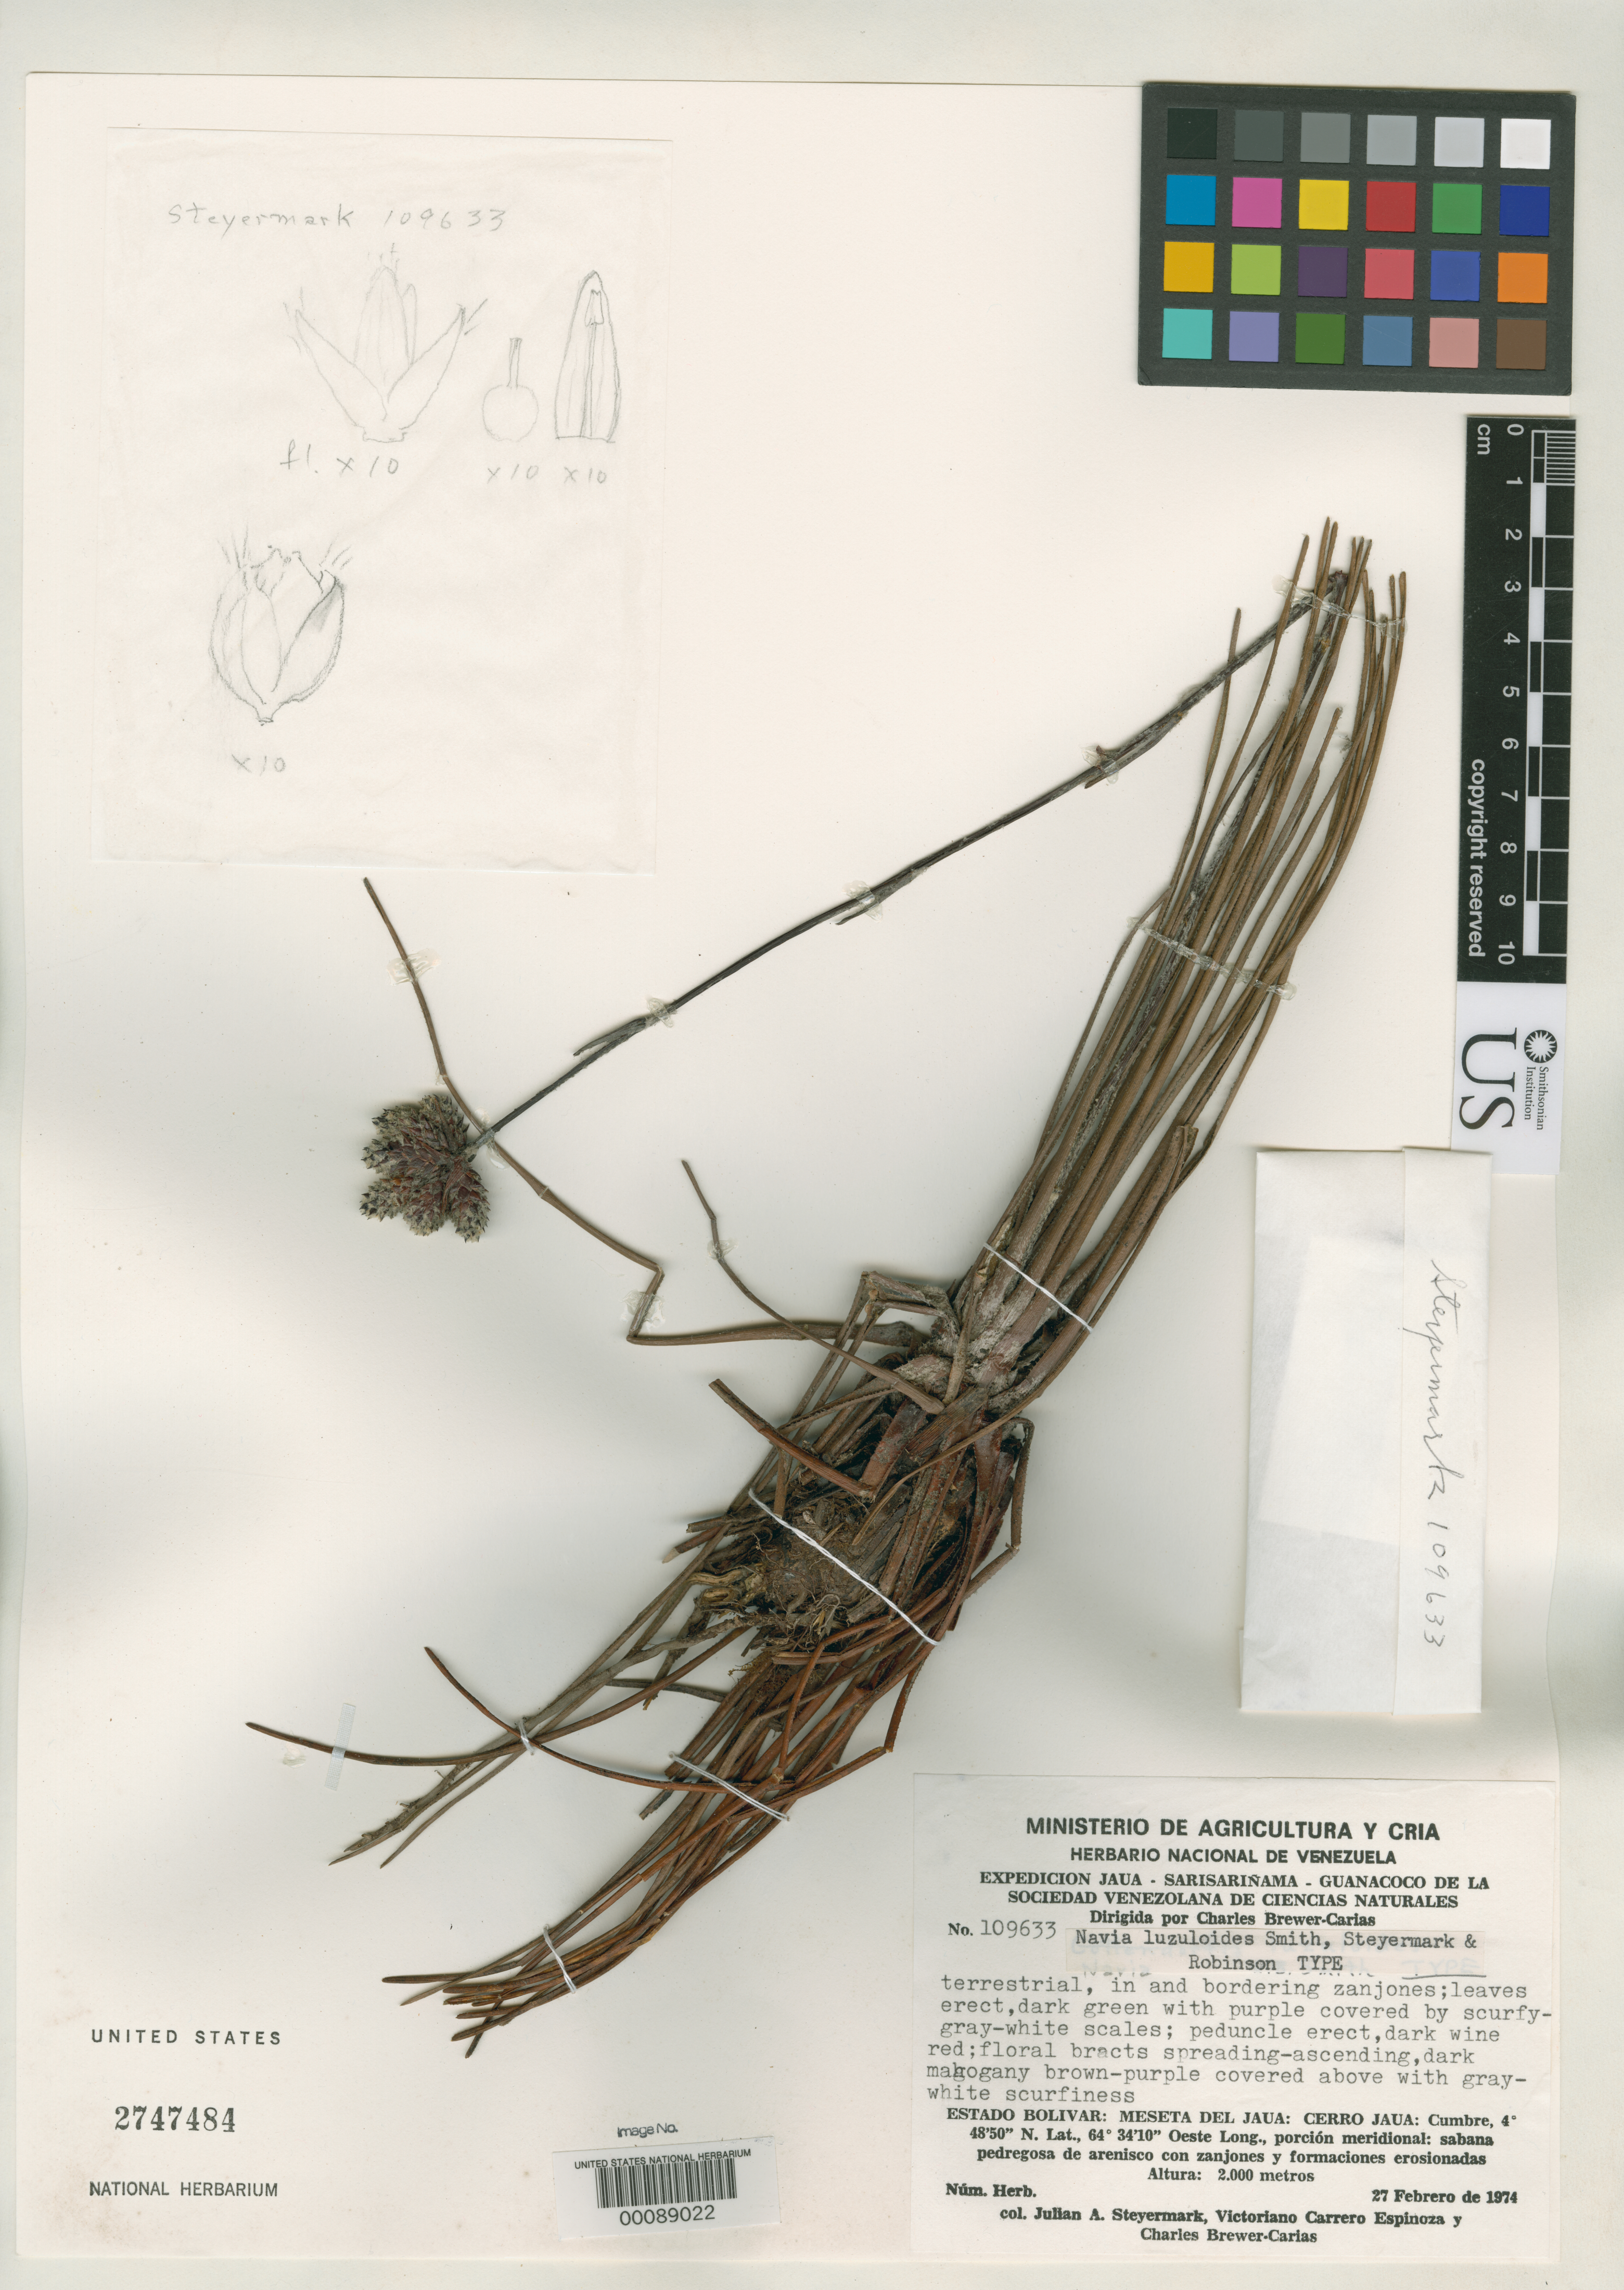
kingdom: Plantae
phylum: Tracheophyta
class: Liliopsida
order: Poales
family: Bromeliaceae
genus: Navia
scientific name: Navia luzuloides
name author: L.B. Sm.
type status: Holotype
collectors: J. Steyermark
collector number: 109633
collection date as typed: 27 Feb 1974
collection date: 1974-02-27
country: Venezuela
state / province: Bolivar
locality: Meseta del Jaua, Cerro Jaua.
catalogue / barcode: US 2747484